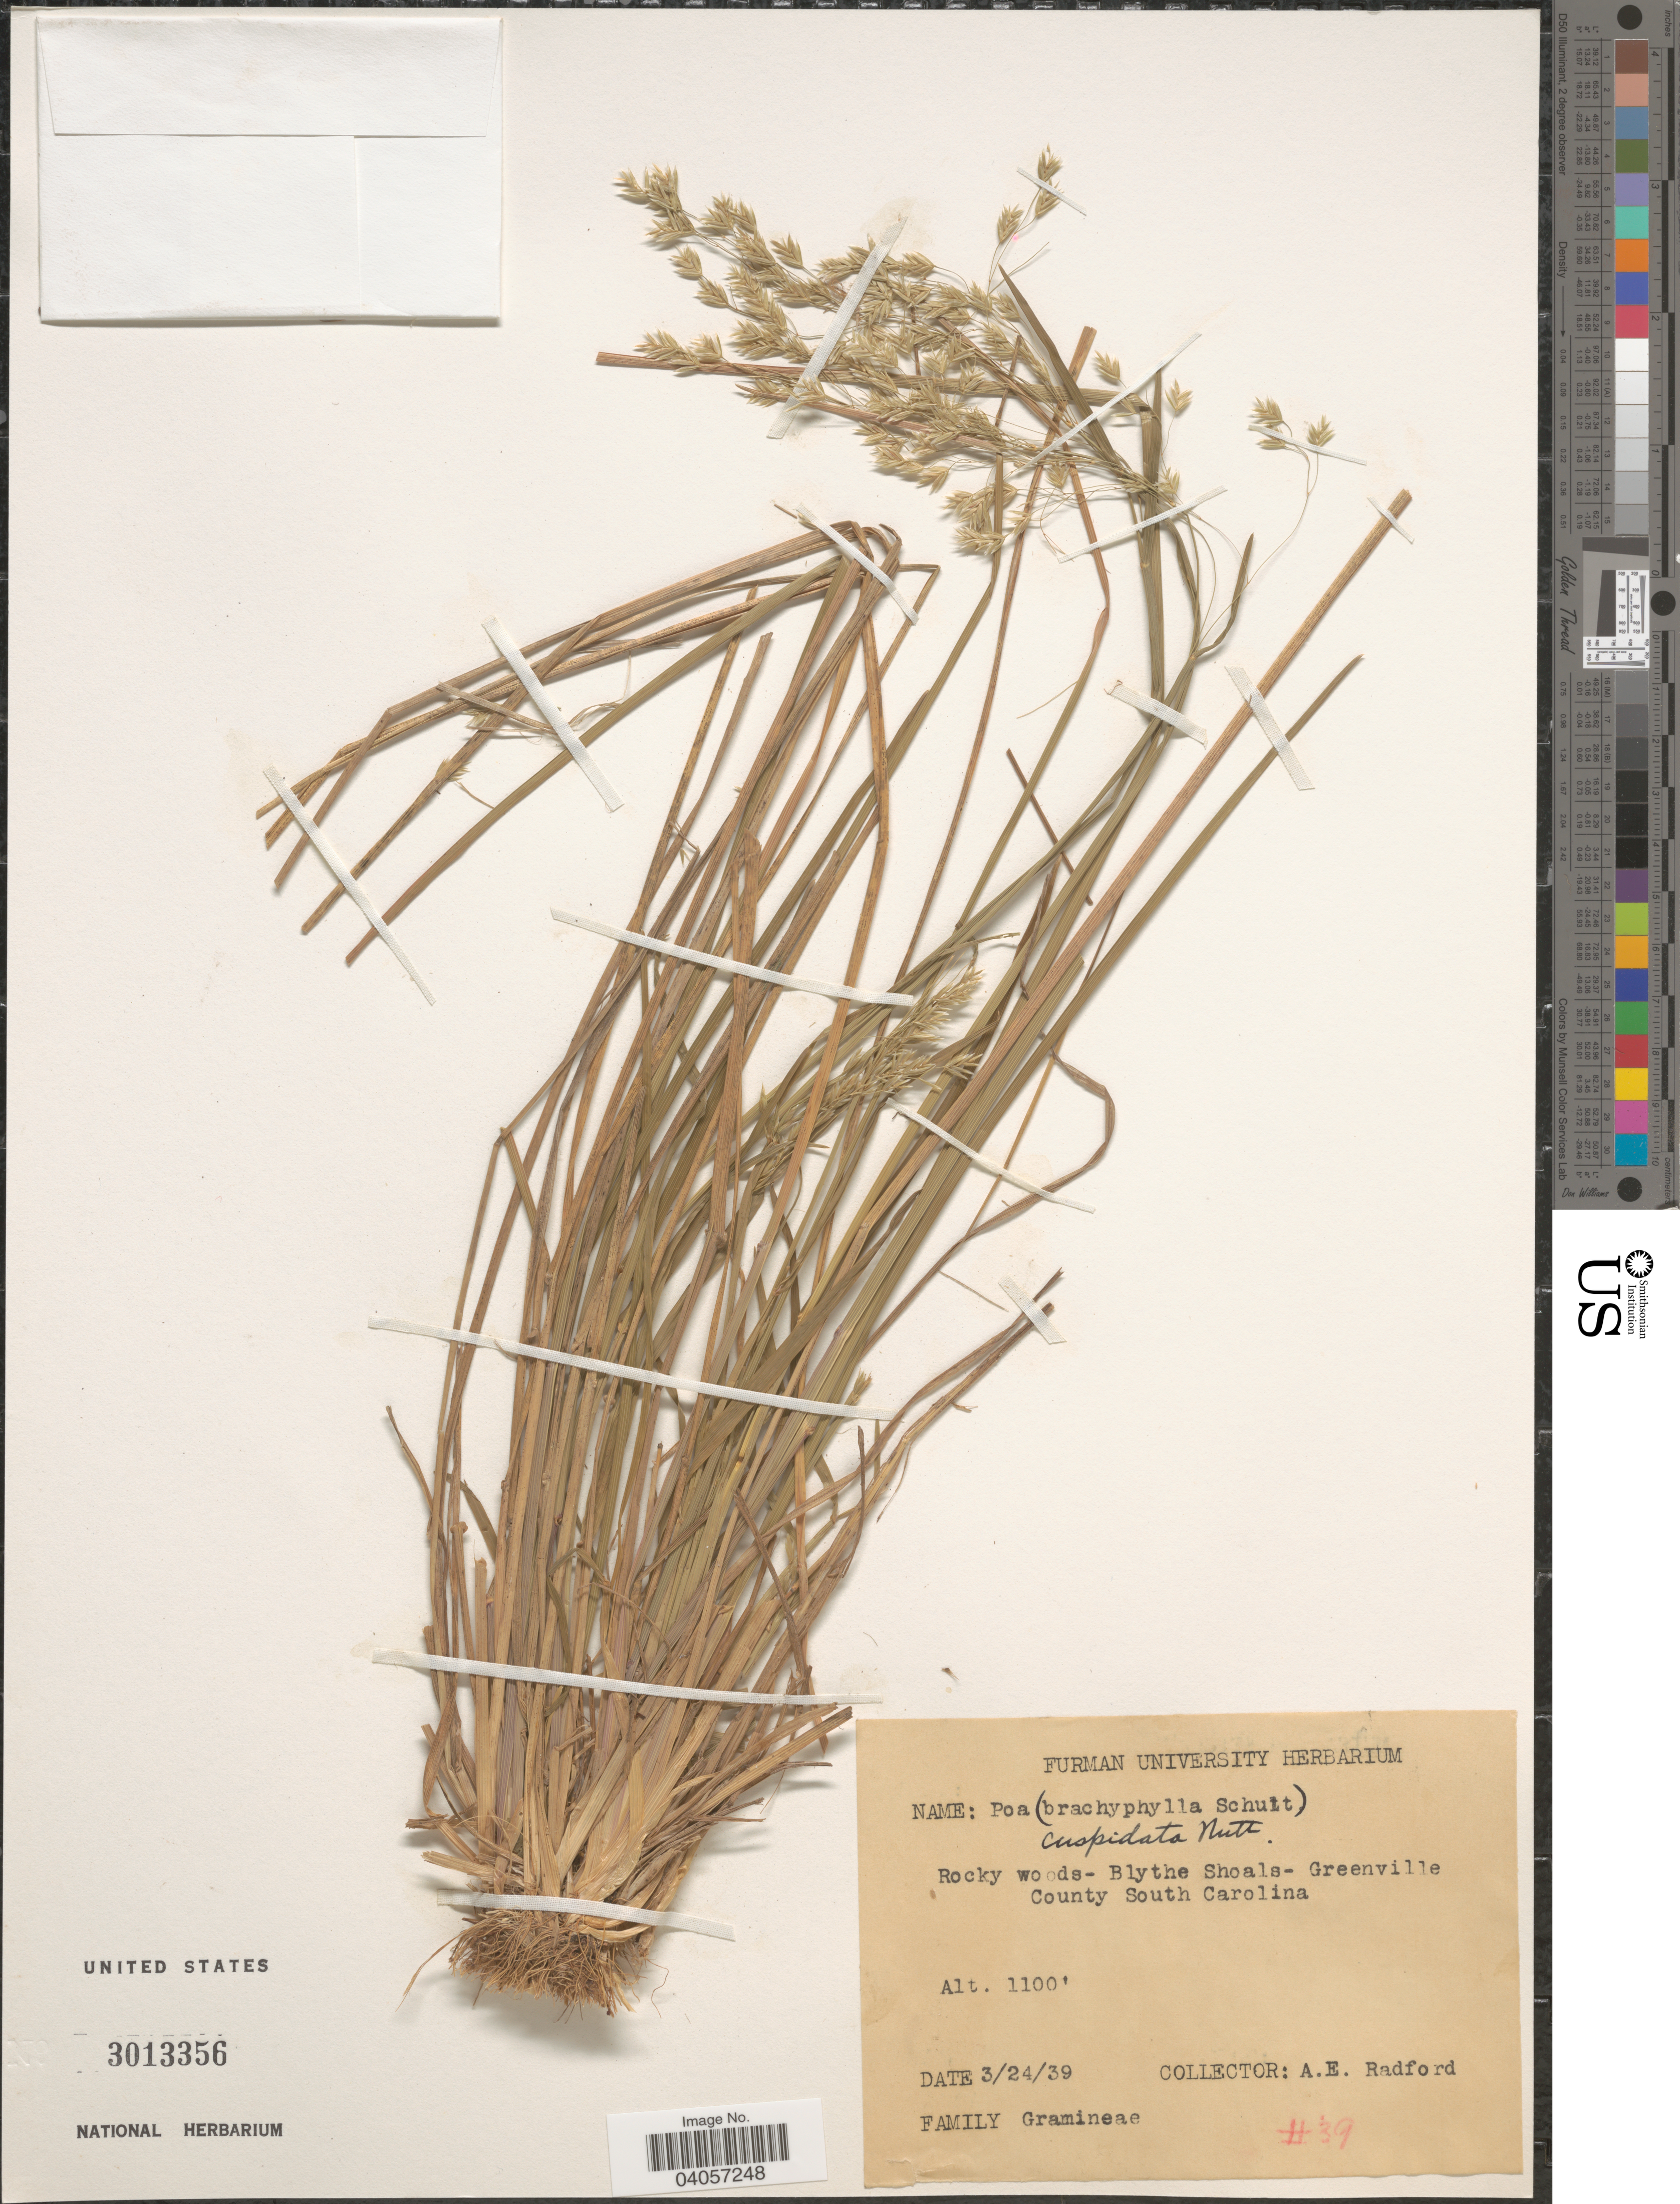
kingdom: Plantae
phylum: Tracheophyta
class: Liliopsida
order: Poales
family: Poaceae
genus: Poa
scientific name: Poa cuspidata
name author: Nutt.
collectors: A. E. Radford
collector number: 39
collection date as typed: Transcribed d/m/y: 24/3/39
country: United States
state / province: South Carolina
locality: Rocky woods-B;ythe Shoals- Greenville County.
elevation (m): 335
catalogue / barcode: US 3013356